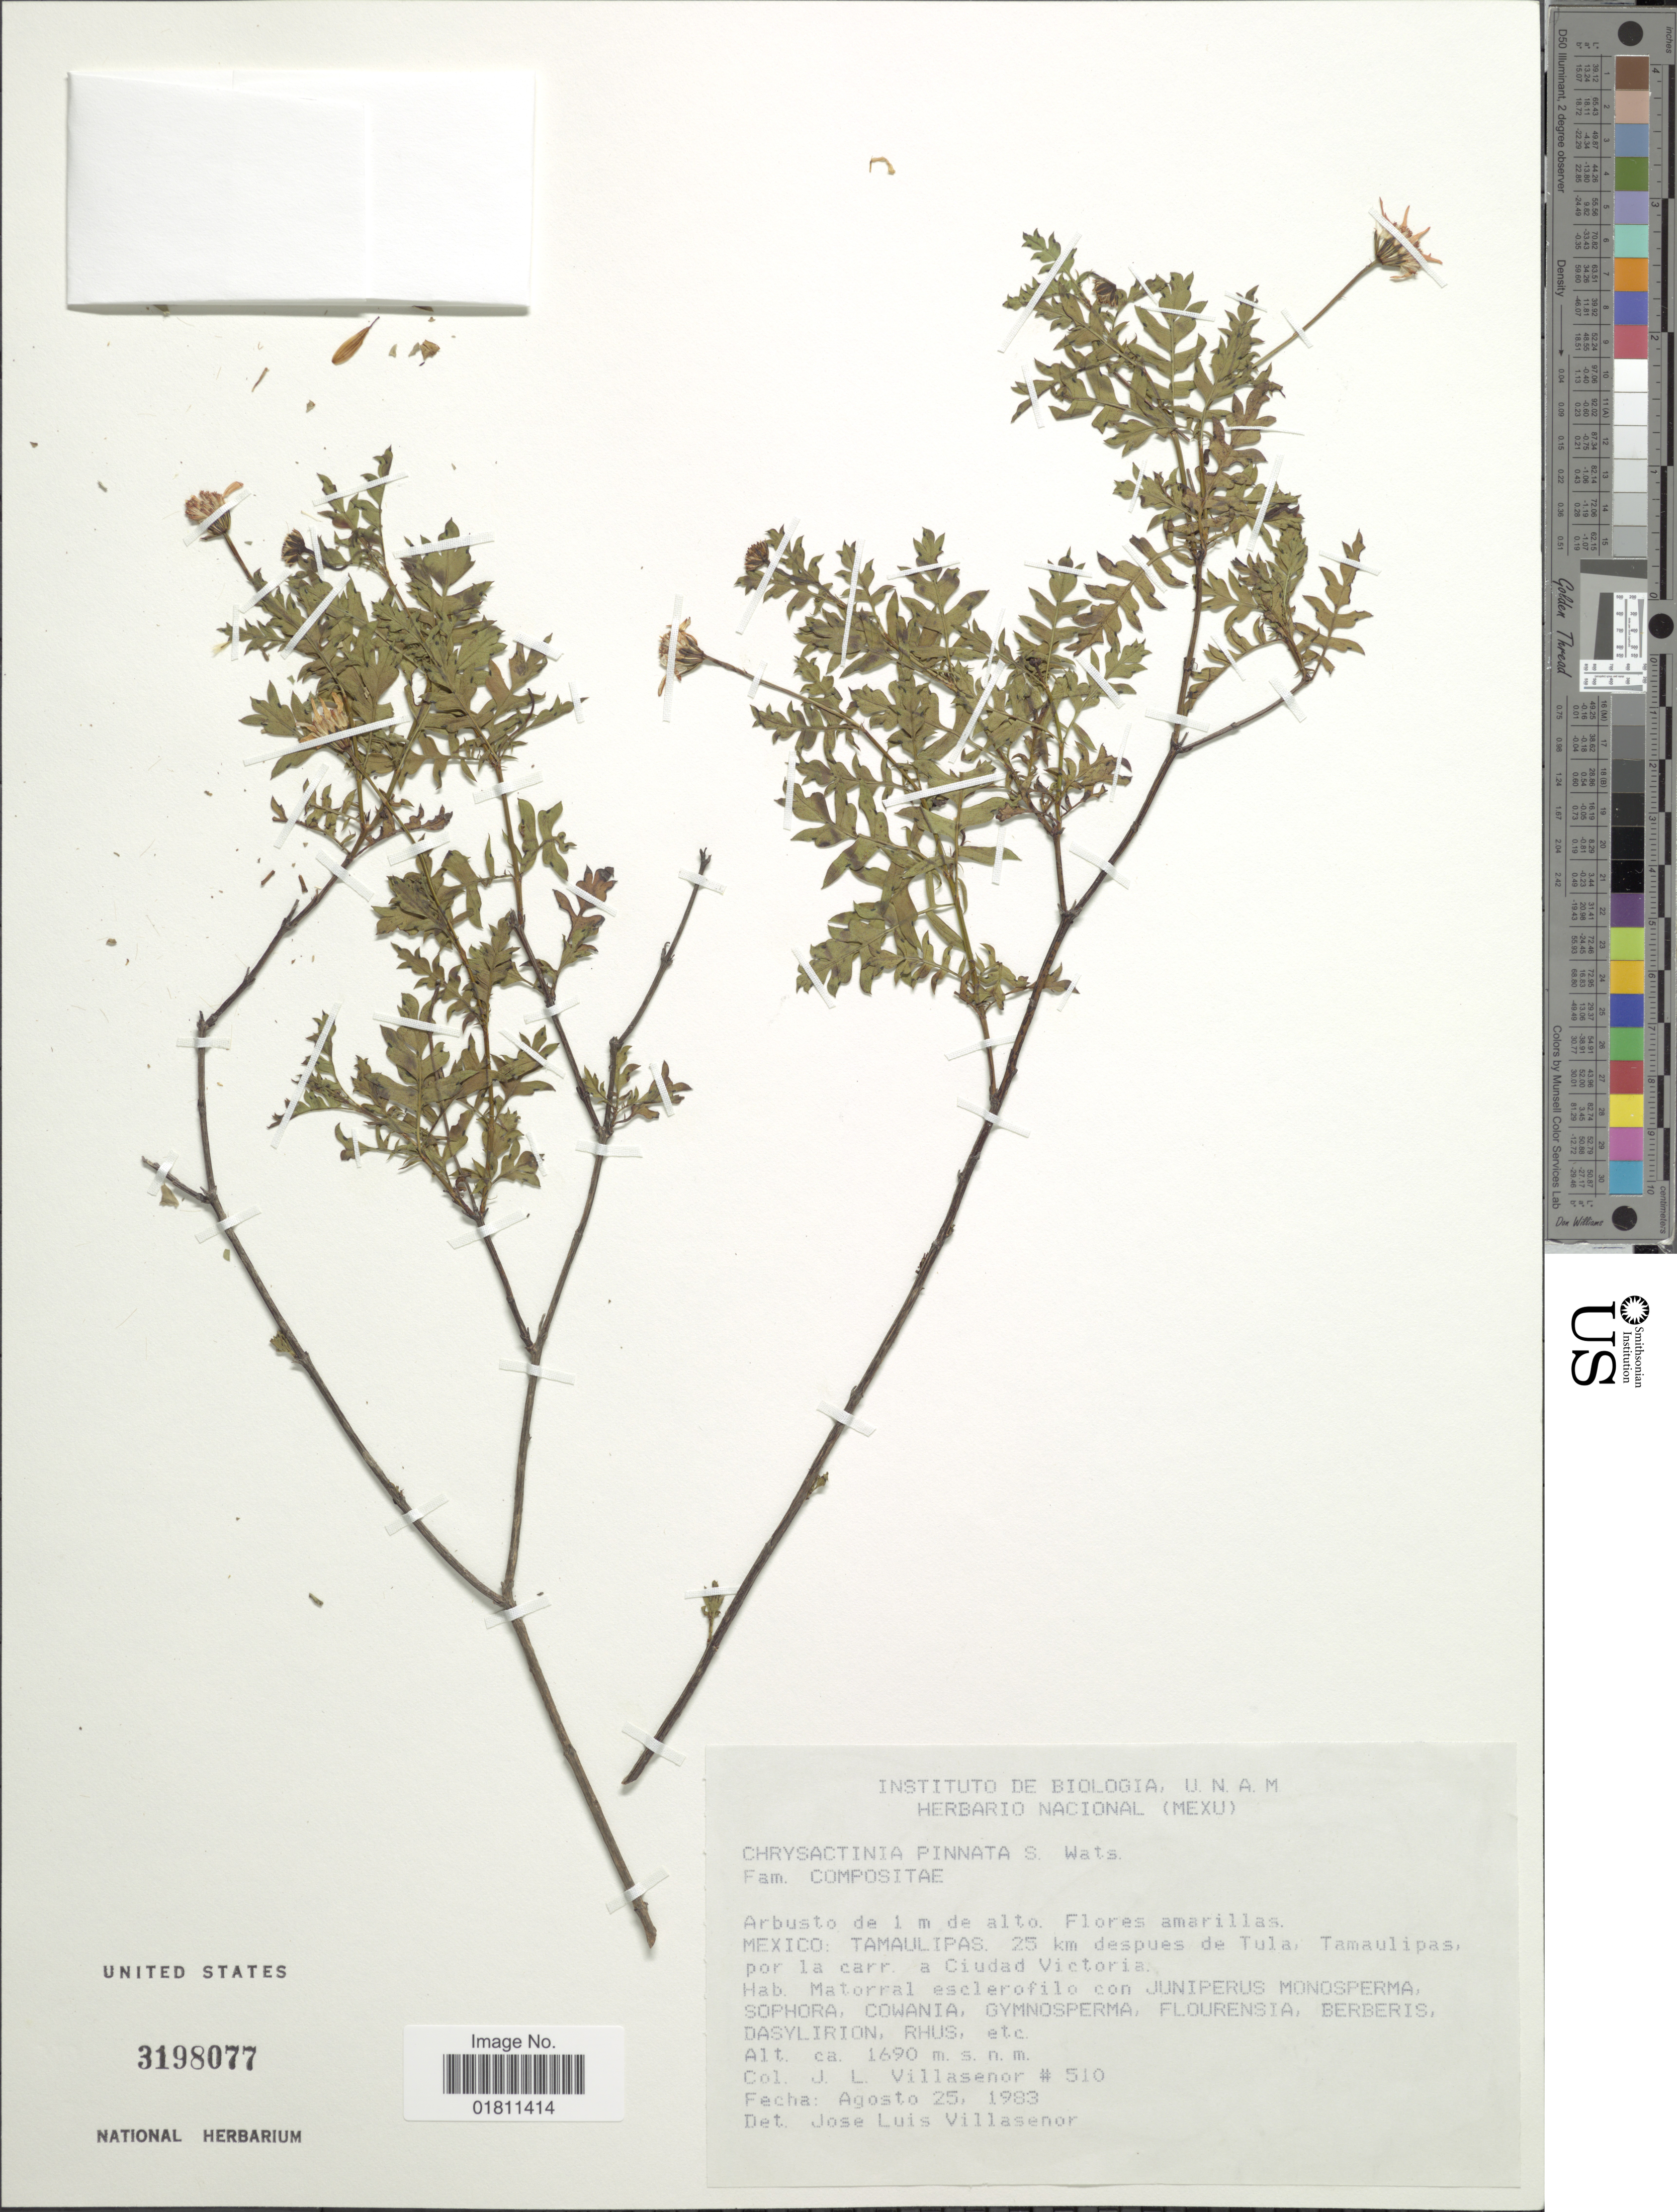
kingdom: Plantae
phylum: Tracheophyta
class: Magnoliopsida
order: Asterales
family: Asteraceae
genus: Chrysactinia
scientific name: Chrysactinia truncata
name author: S. Watson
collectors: J. L. Villasenor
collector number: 510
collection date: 1983-08-25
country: Mexico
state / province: Tamaulipas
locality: Mexico: Tamaulipas, 25 km despues de Tula, Tamaulipas, por la carr. a Cuidad Victoria.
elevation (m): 1690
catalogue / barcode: US 3198077